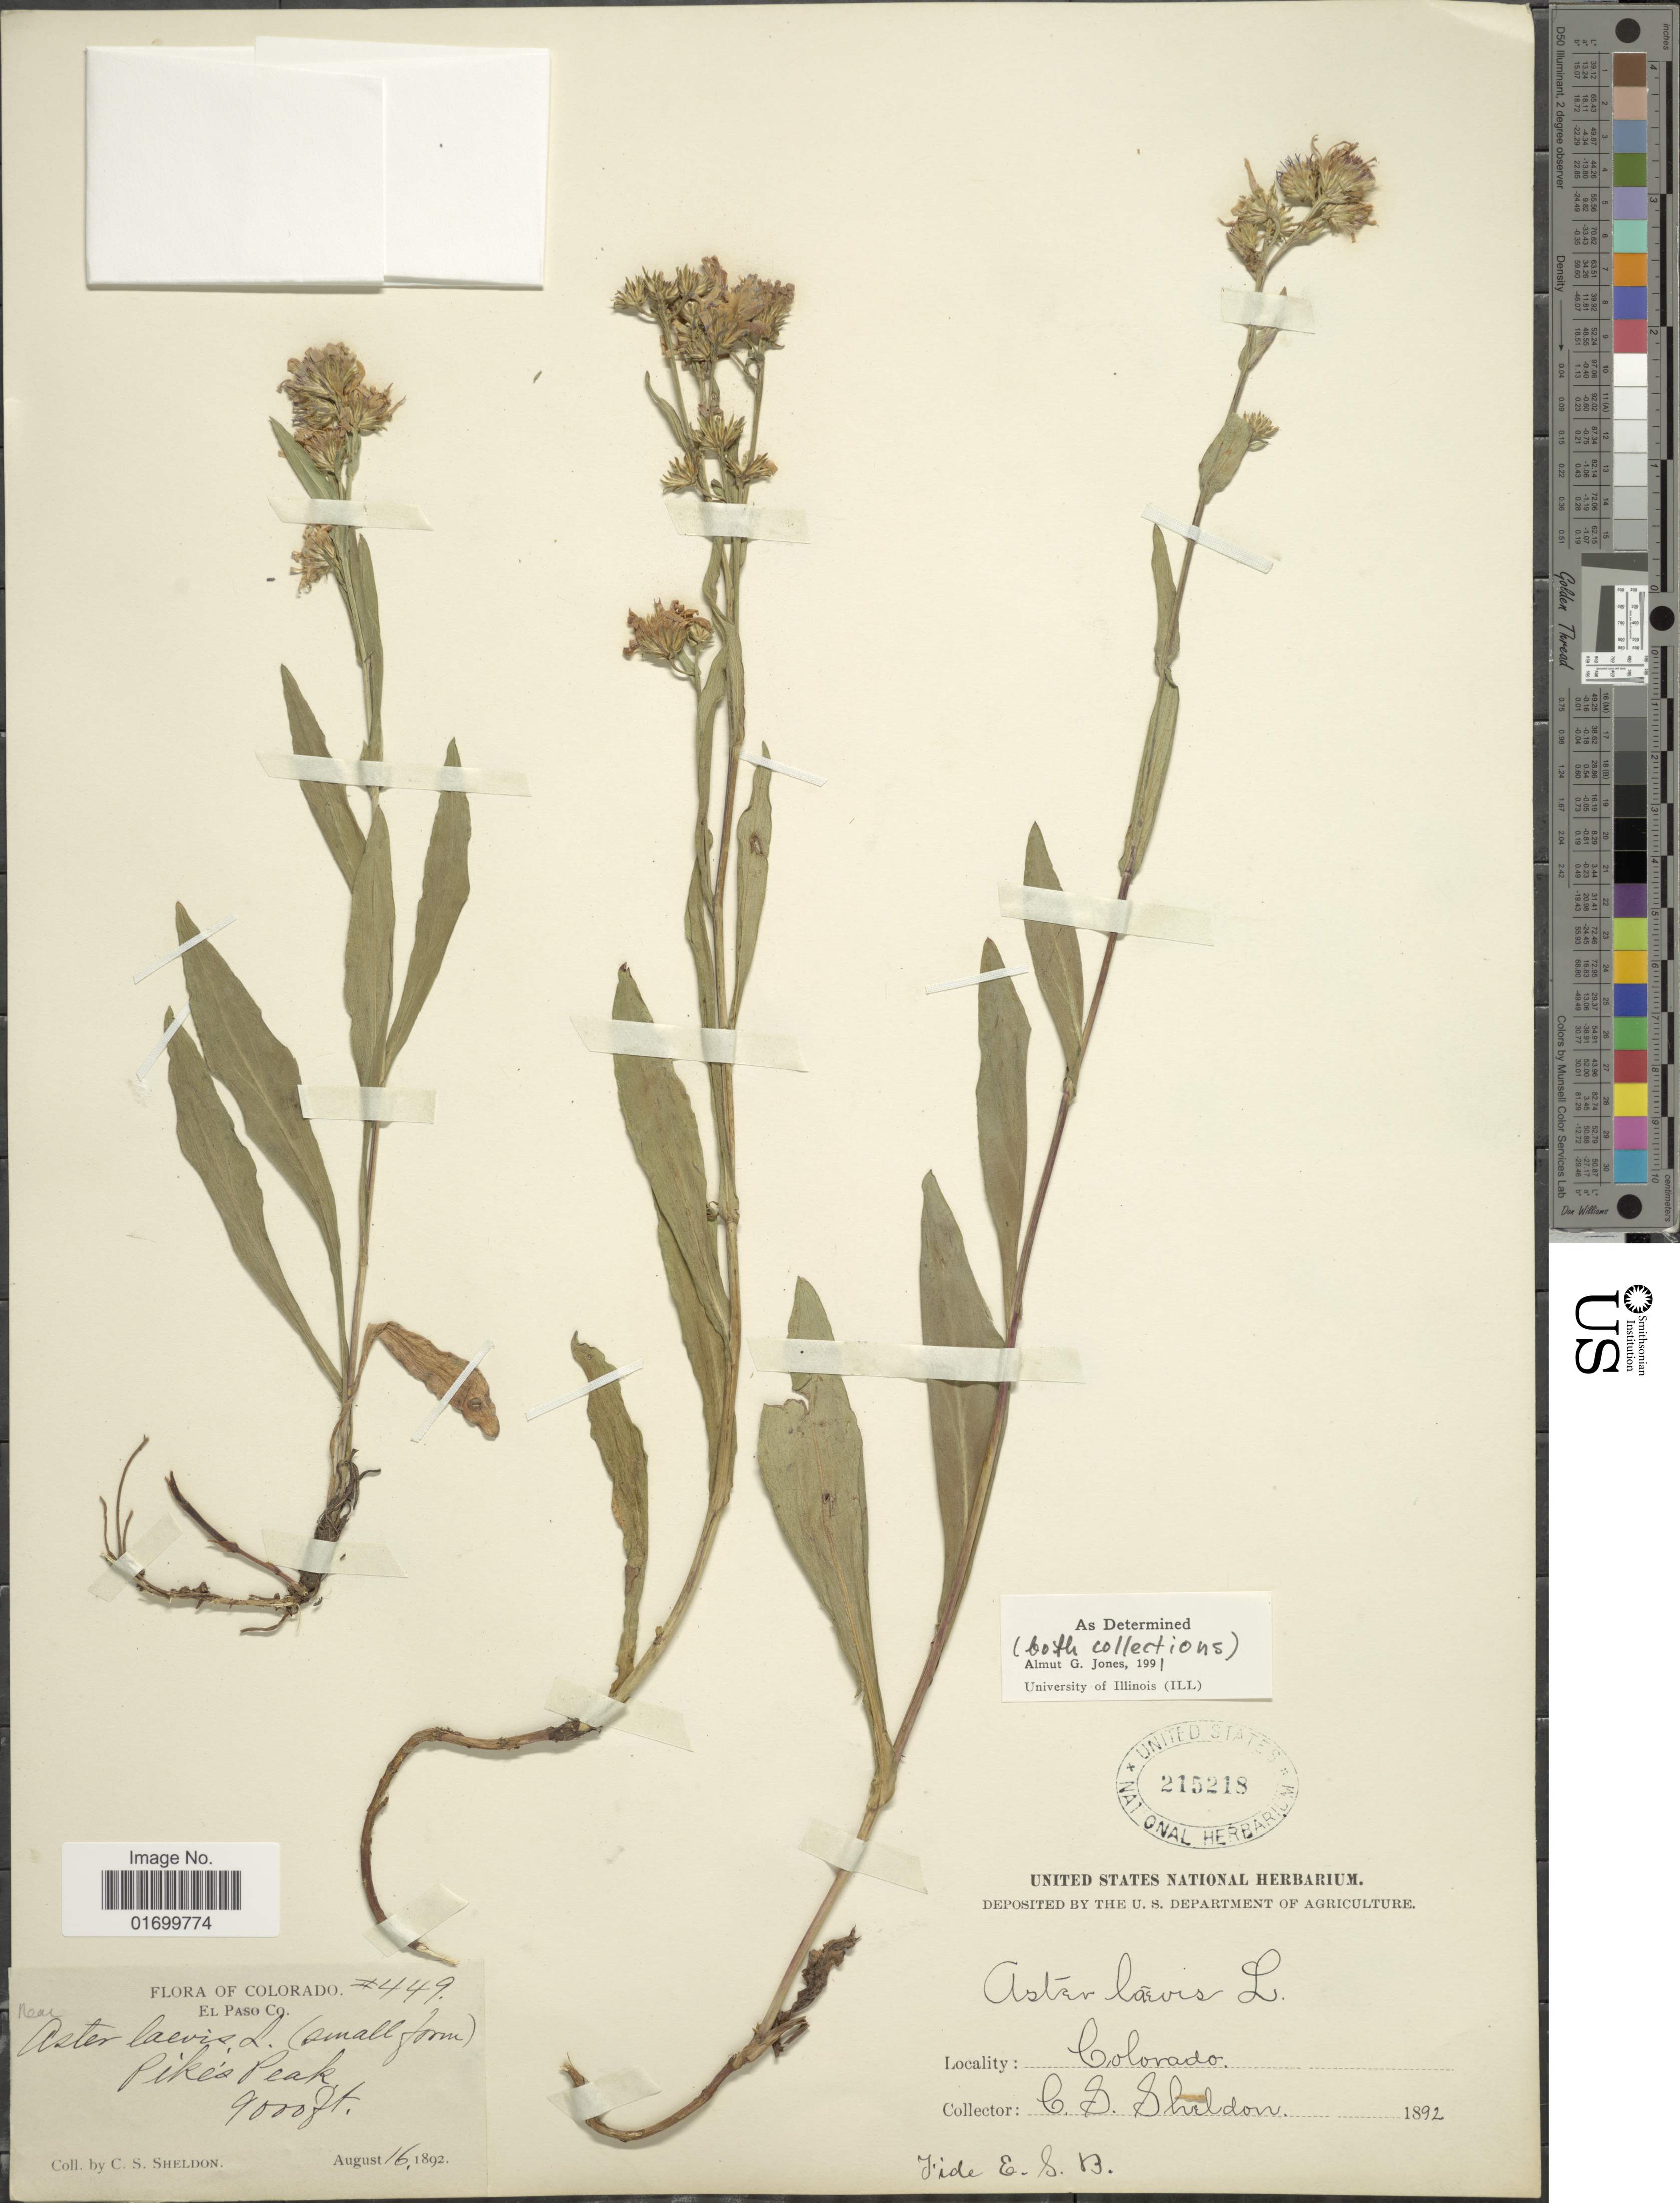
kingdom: Plantae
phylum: Tracheophyta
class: Magnoliopsida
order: Asterales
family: Asteraceae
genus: Symphyotrichum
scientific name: Symphyotrichum laeve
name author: (L.) Á. Löve & D. Löve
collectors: C. S. Sheldon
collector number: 449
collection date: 1892-08-16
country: United States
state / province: Colorado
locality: El Paso Co. Pikes Peak.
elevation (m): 2743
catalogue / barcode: US 215218